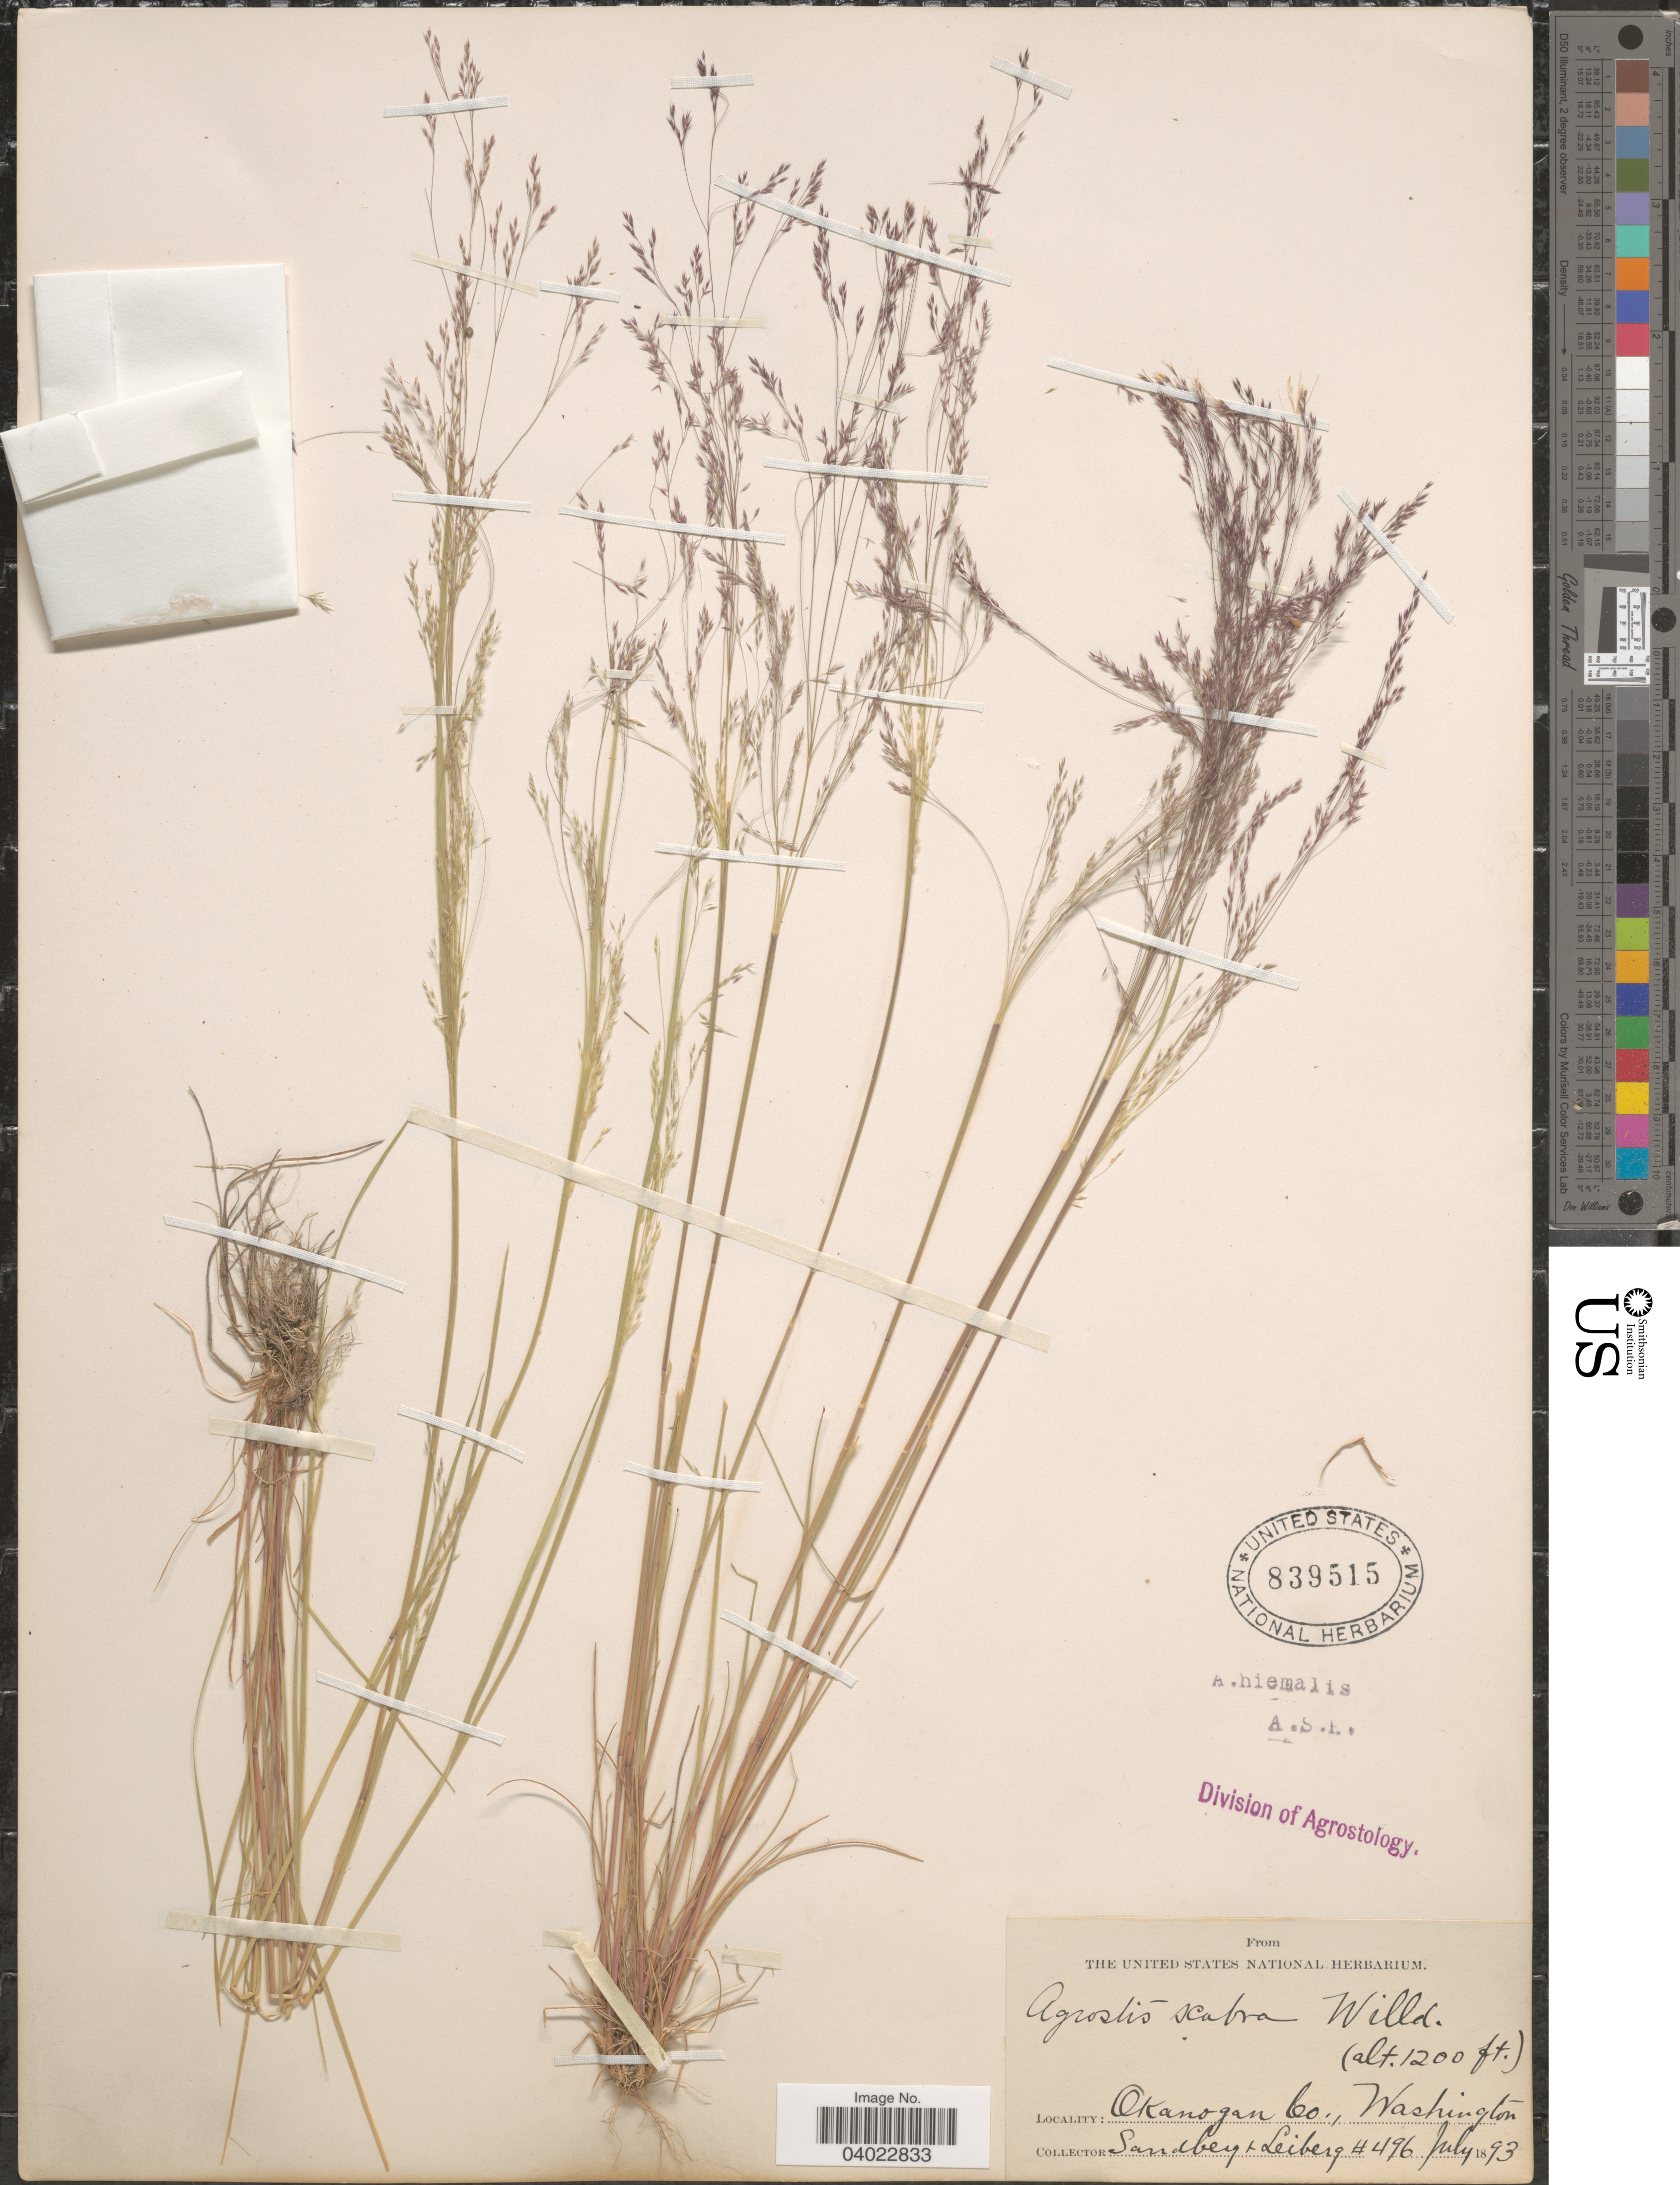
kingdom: Plantae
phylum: Tracheophyta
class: Liliopsida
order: Poales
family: Poaceae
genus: Agrostis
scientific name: Agrostis scabra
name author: Willd.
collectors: Sandberg & -. Leiberg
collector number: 496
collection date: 1893-07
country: United States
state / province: Washington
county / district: Okanogan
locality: Okanogan Co.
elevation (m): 366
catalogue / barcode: US 839515